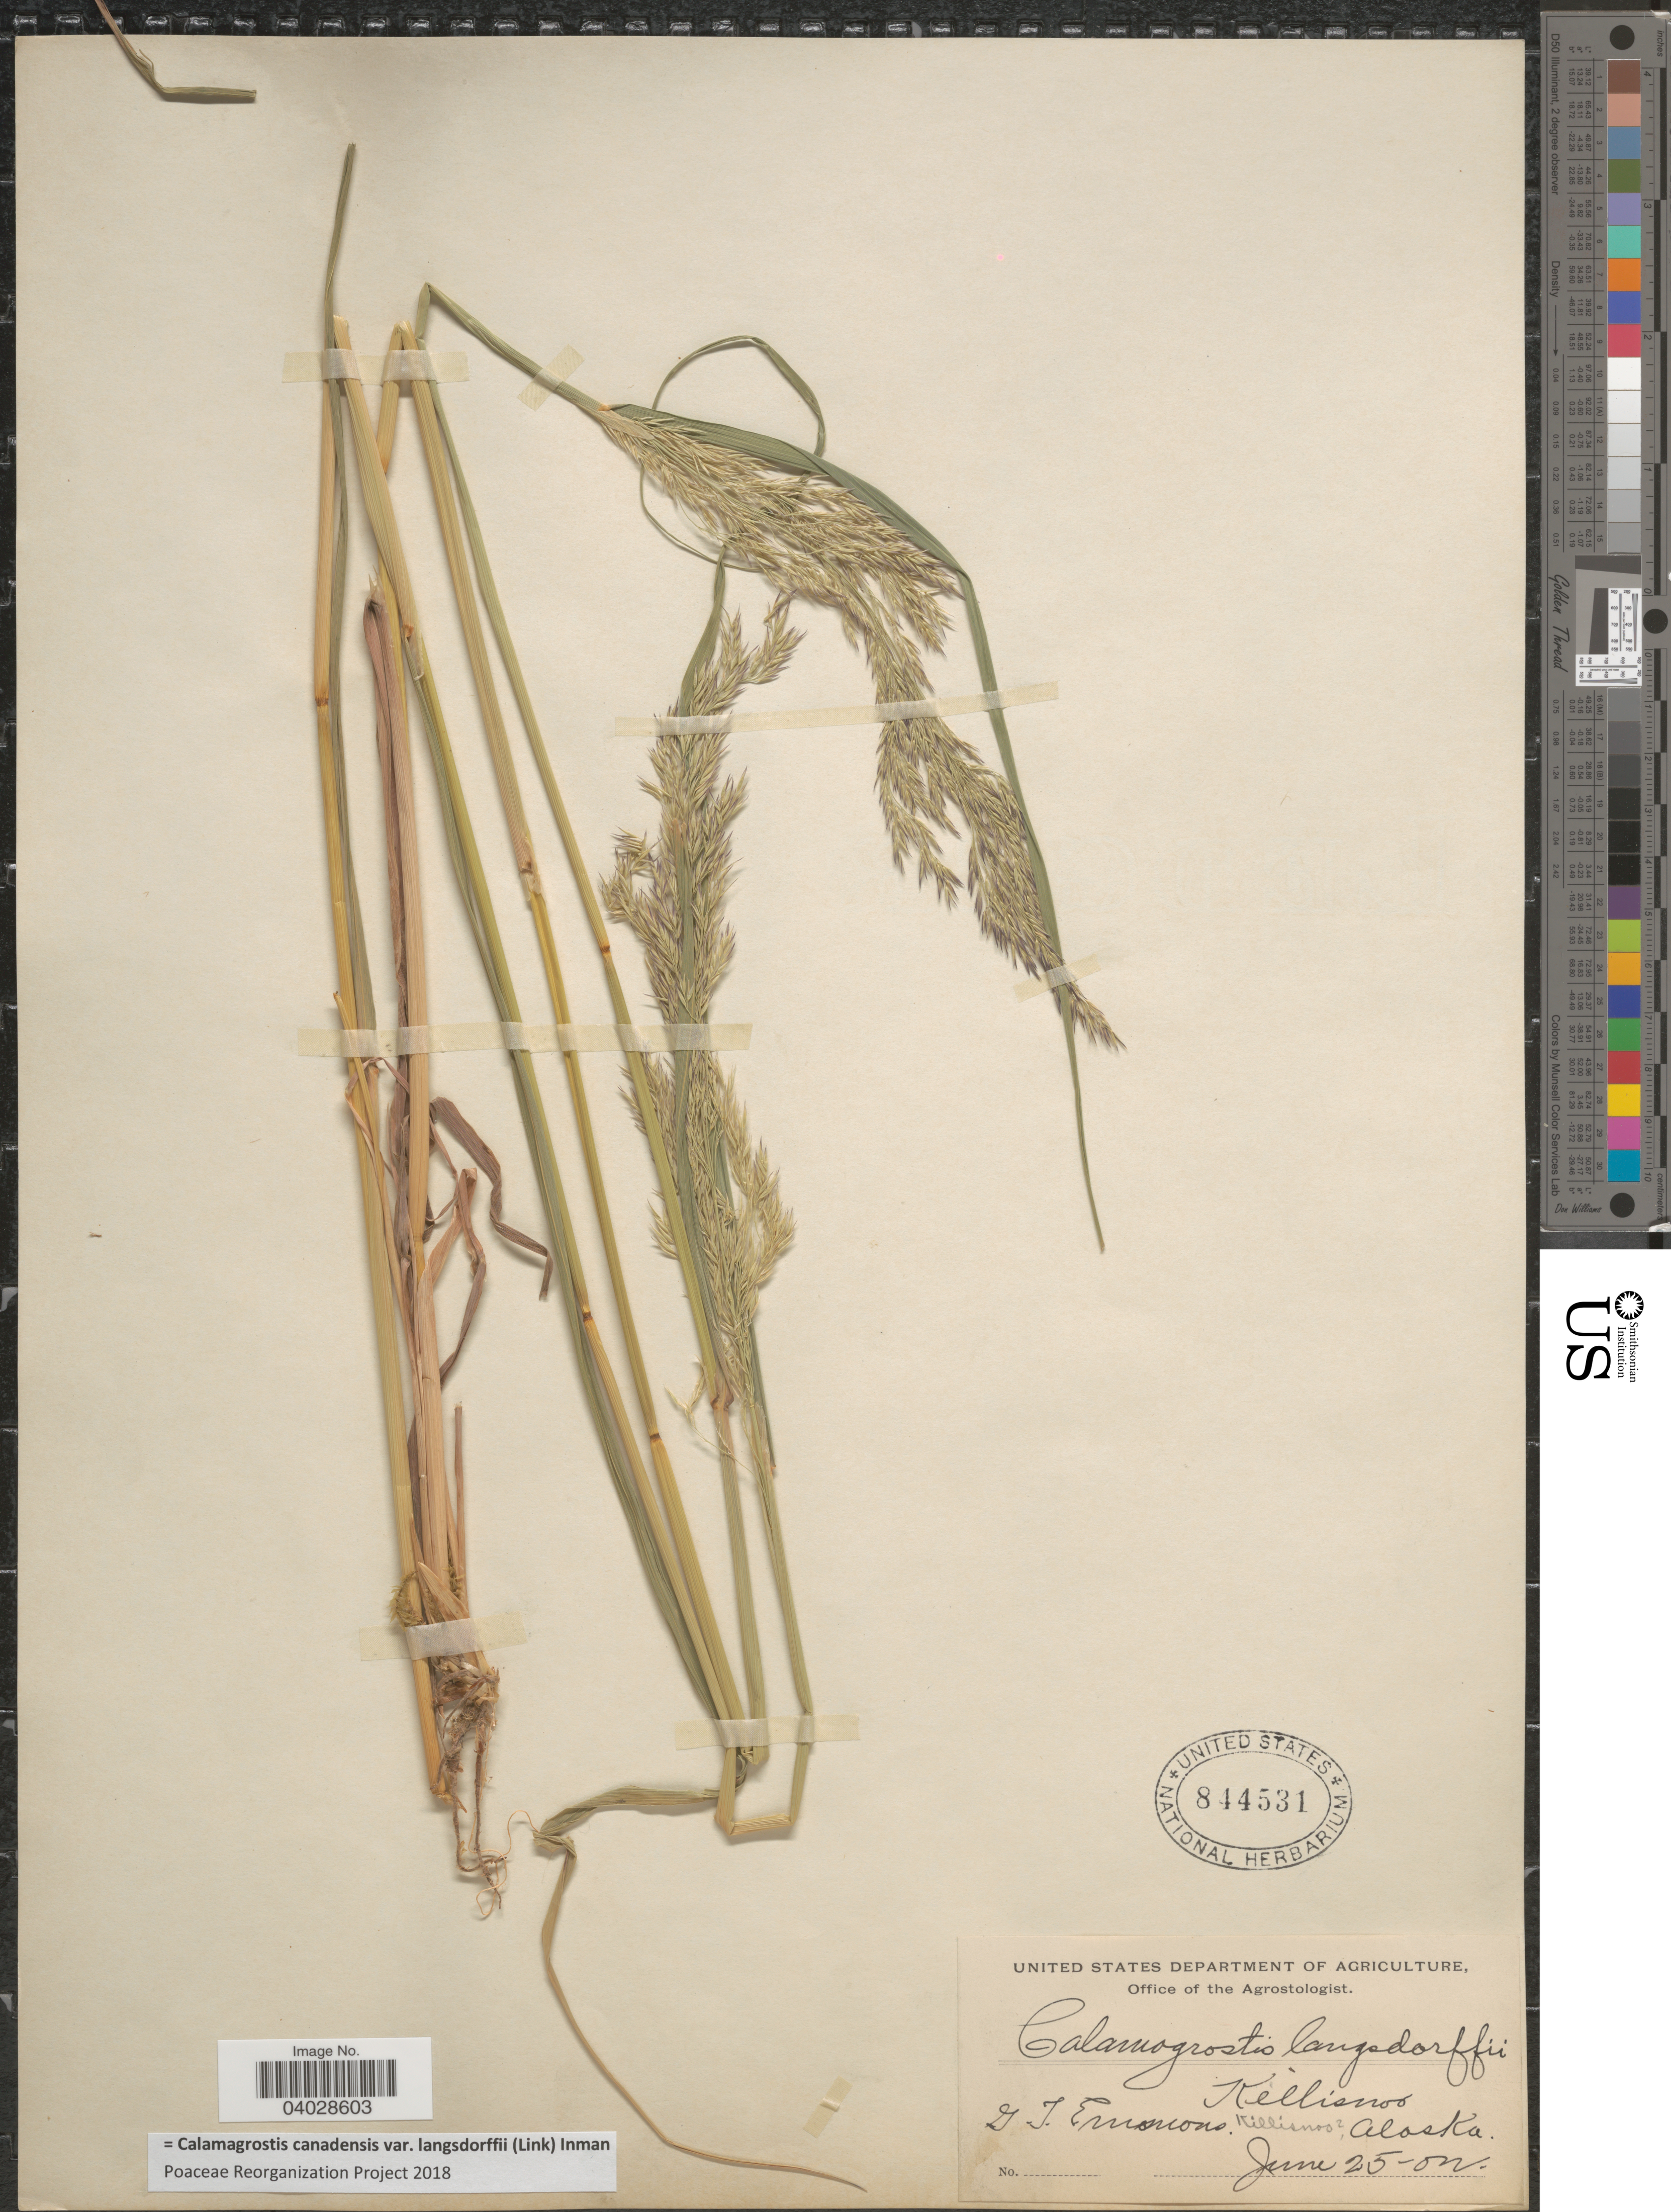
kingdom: Plantae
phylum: Tracheophyta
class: Liliopsida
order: Poales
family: Poaceae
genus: Calamagrostis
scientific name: Calamagrostis canadensis var. langsdorffii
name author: (Link) Inman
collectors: G. Emmons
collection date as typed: Transcribed d/m/y: 25/6/2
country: United States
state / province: Alaska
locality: Killisnoo.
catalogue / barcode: US 844531